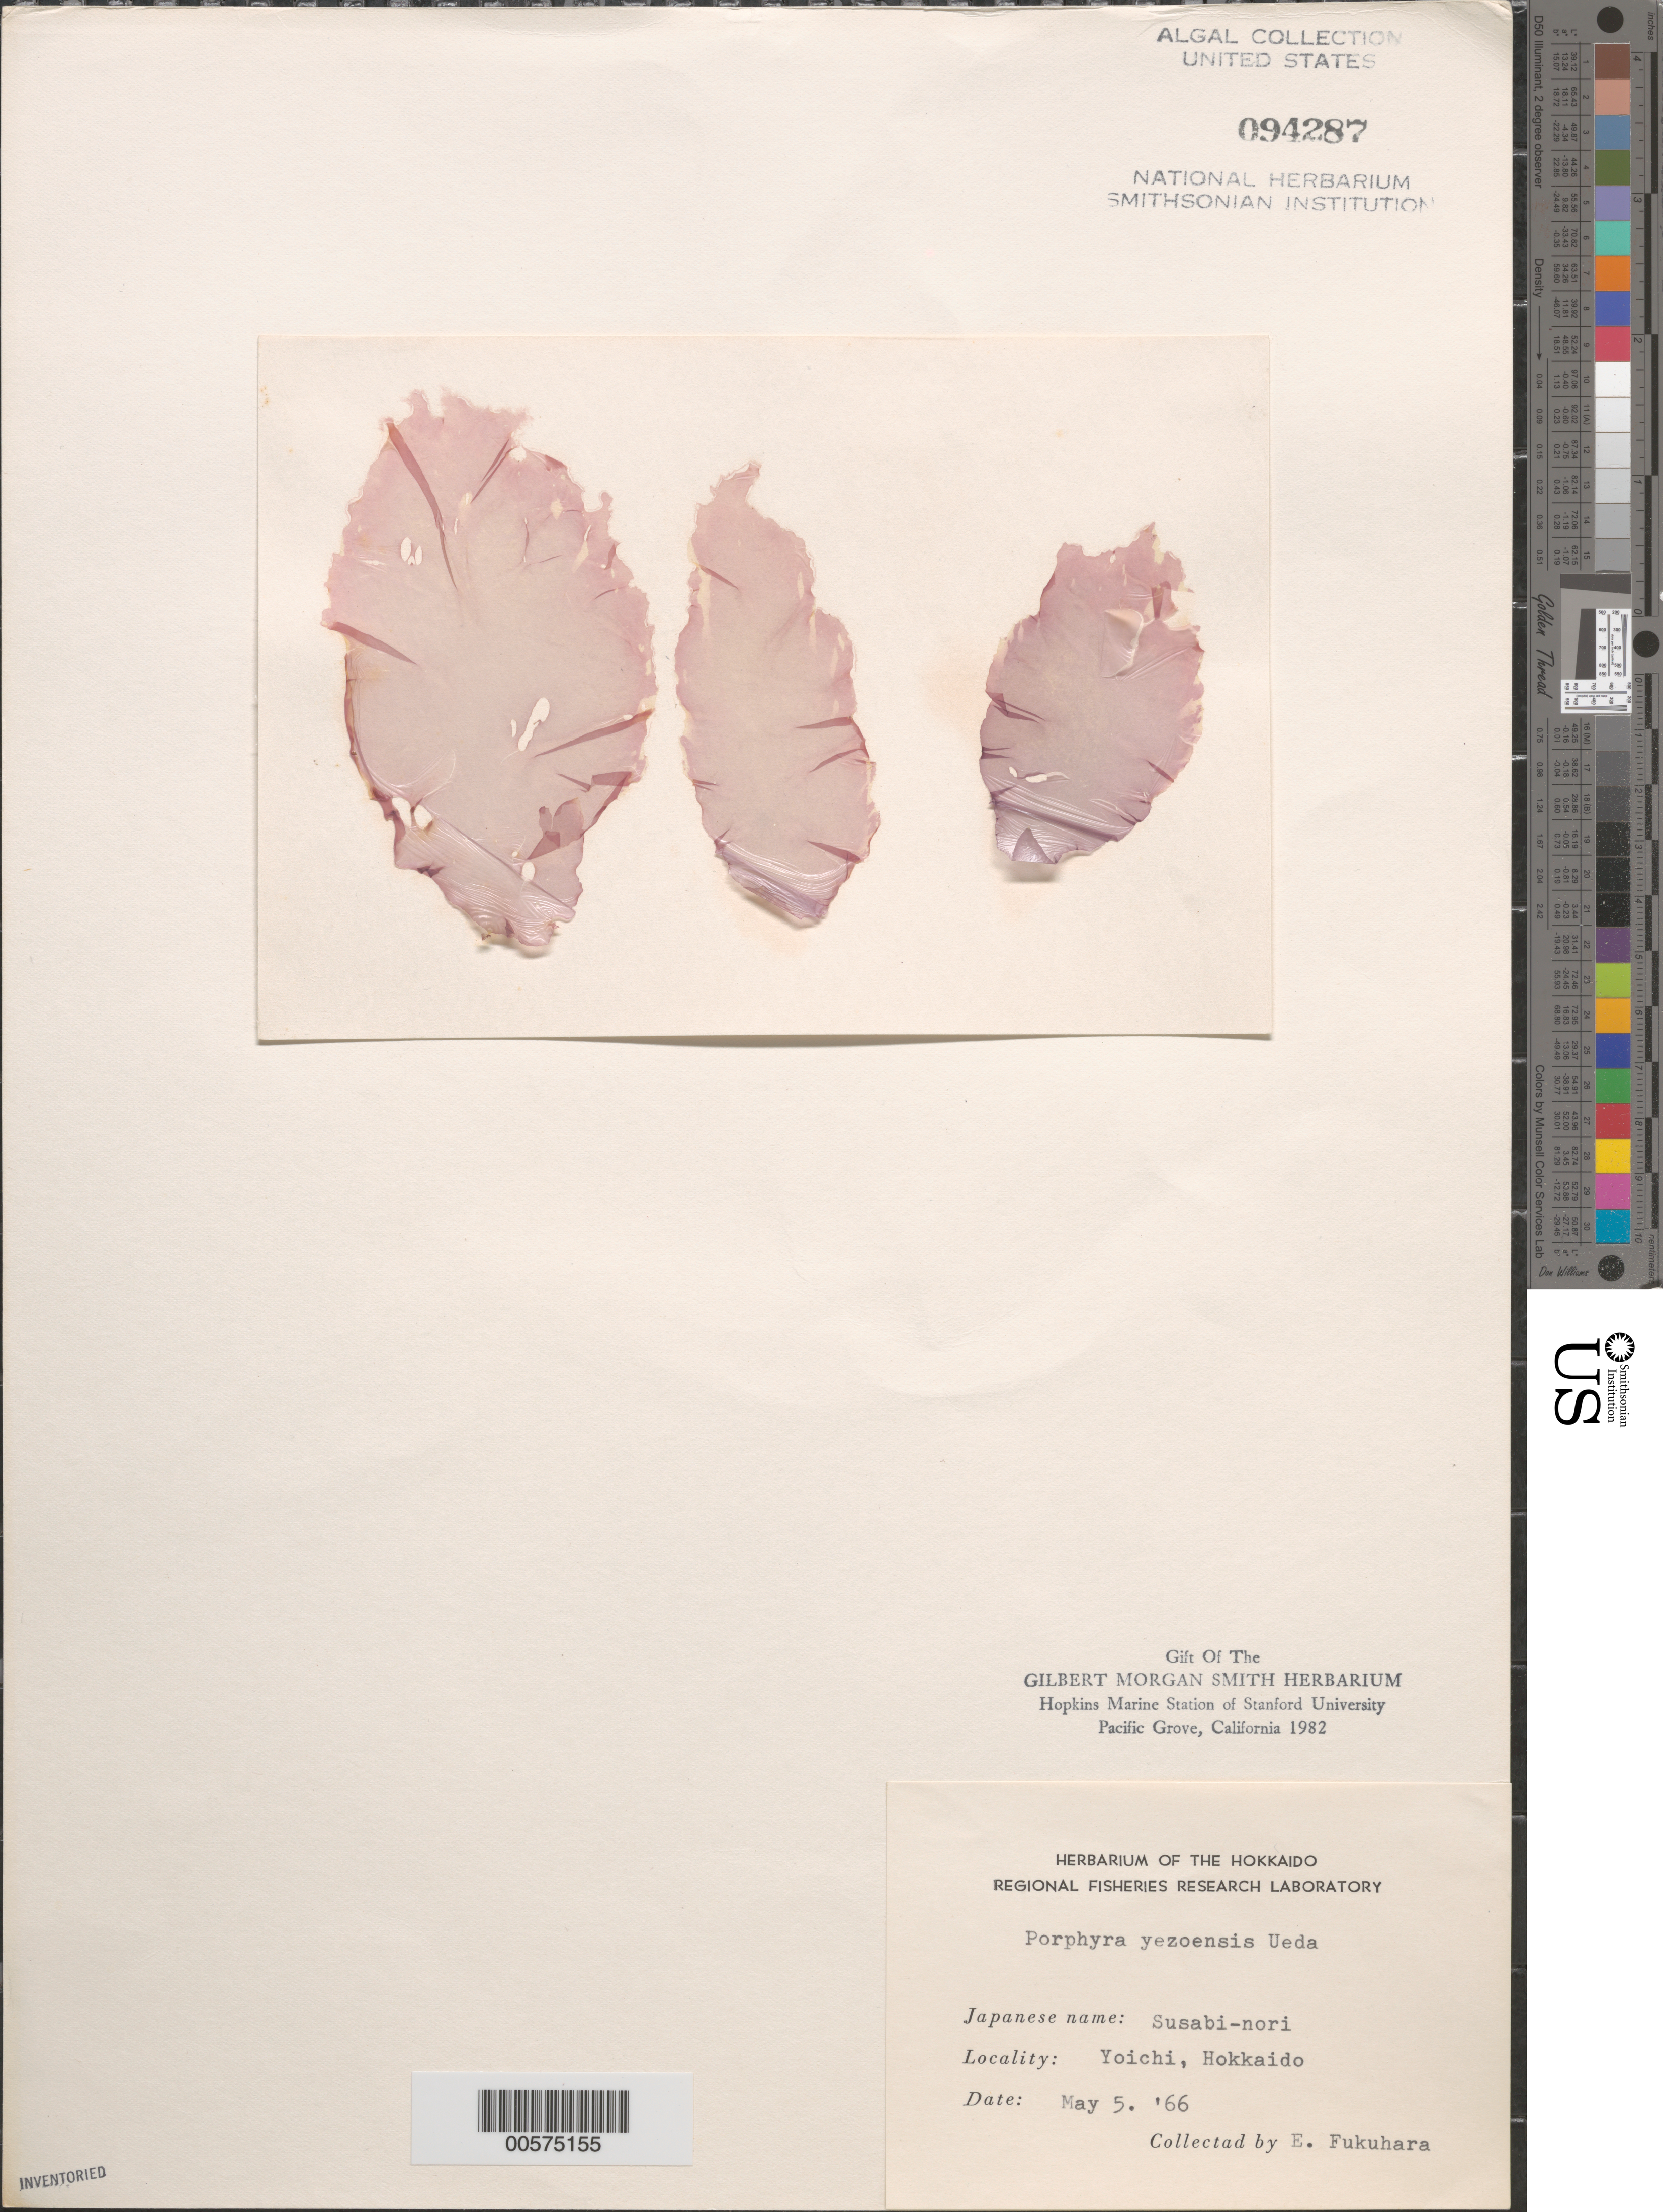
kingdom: Plantae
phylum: Rhodophyta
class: Bangiophyceae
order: Bangiales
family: Bangiaceae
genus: Pyropia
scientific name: Pyropia yezoensis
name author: (Ueda) M.S. Hwang & H. G. Choi in J.E. Sutherl. et al.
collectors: E. Fukuhara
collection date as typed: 05 May 1966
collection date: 1966-05-05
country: Japan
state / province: Hokkaido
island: Hokkaido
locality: Yoichi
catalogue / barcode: US 94287